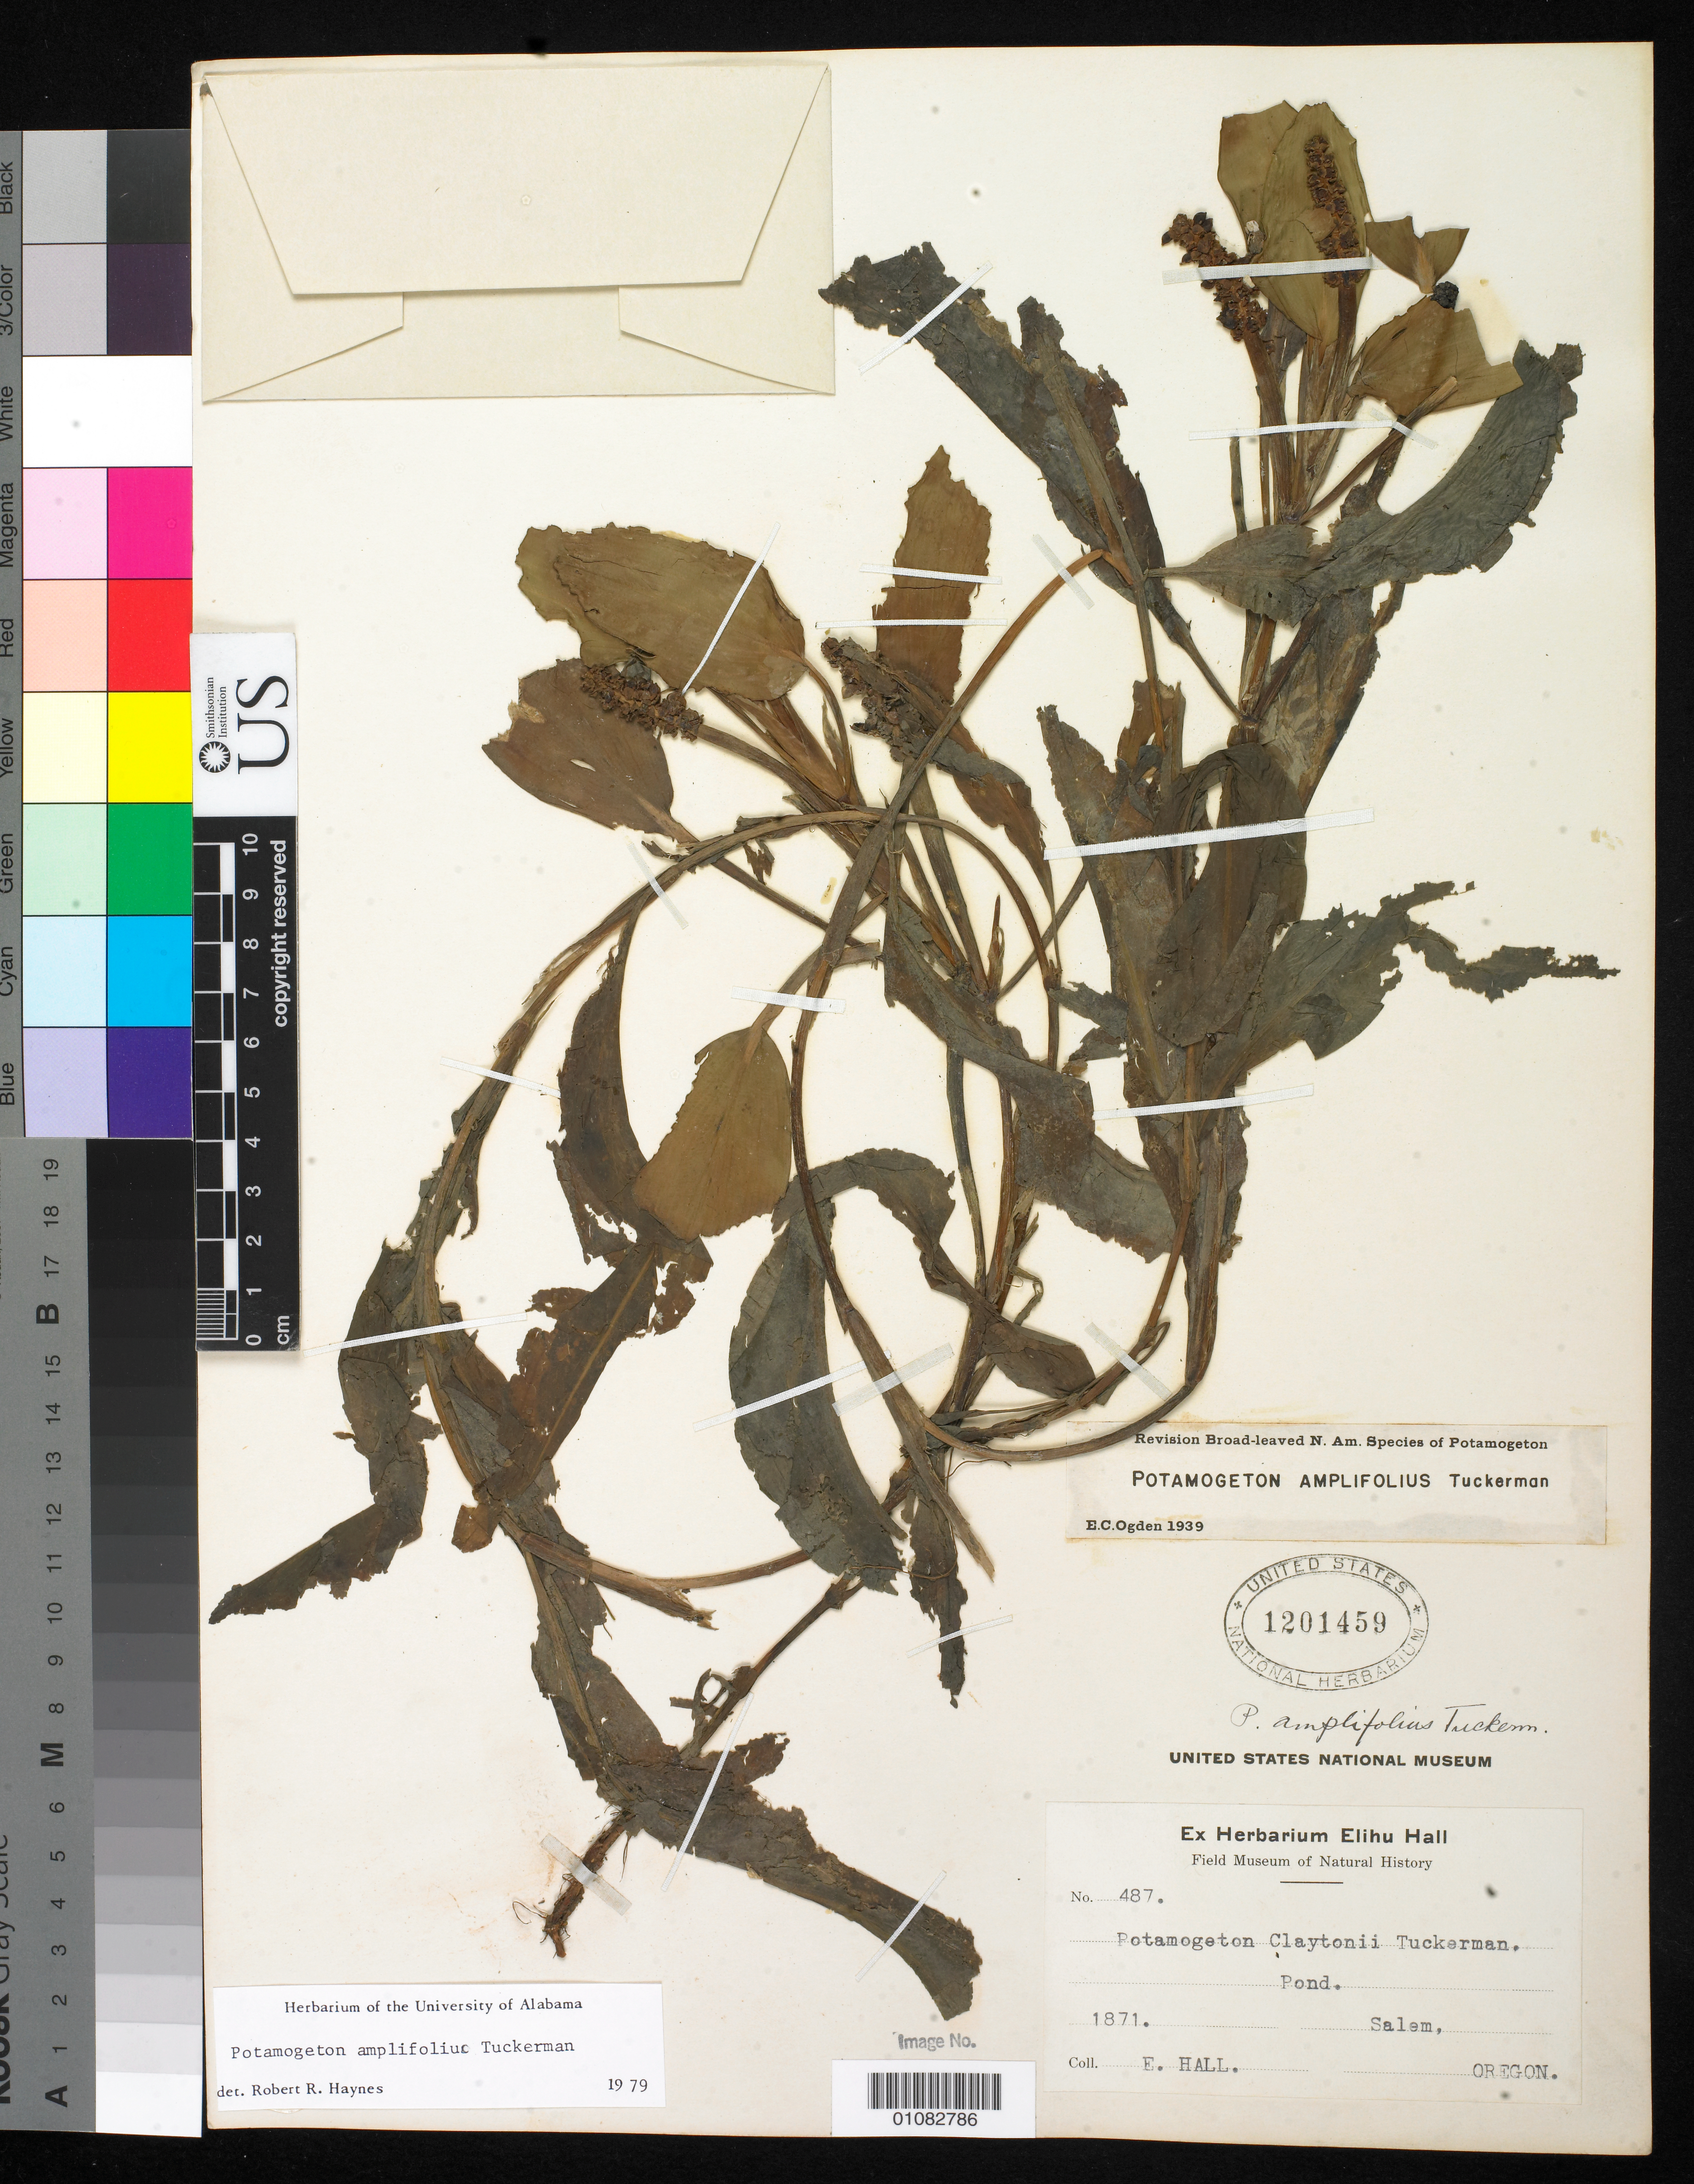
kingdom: Plantae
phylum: Tracheophyta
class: Liliopsida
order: Alismatales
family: Potamogetonaceae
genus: Potamogeton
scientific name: Potamogeton amplifolius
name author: Tuckerm.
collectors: E. Hall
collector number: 487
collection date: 1871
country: United States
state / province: Oregon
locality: Salem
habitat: Pond.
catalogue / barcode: US 1201459